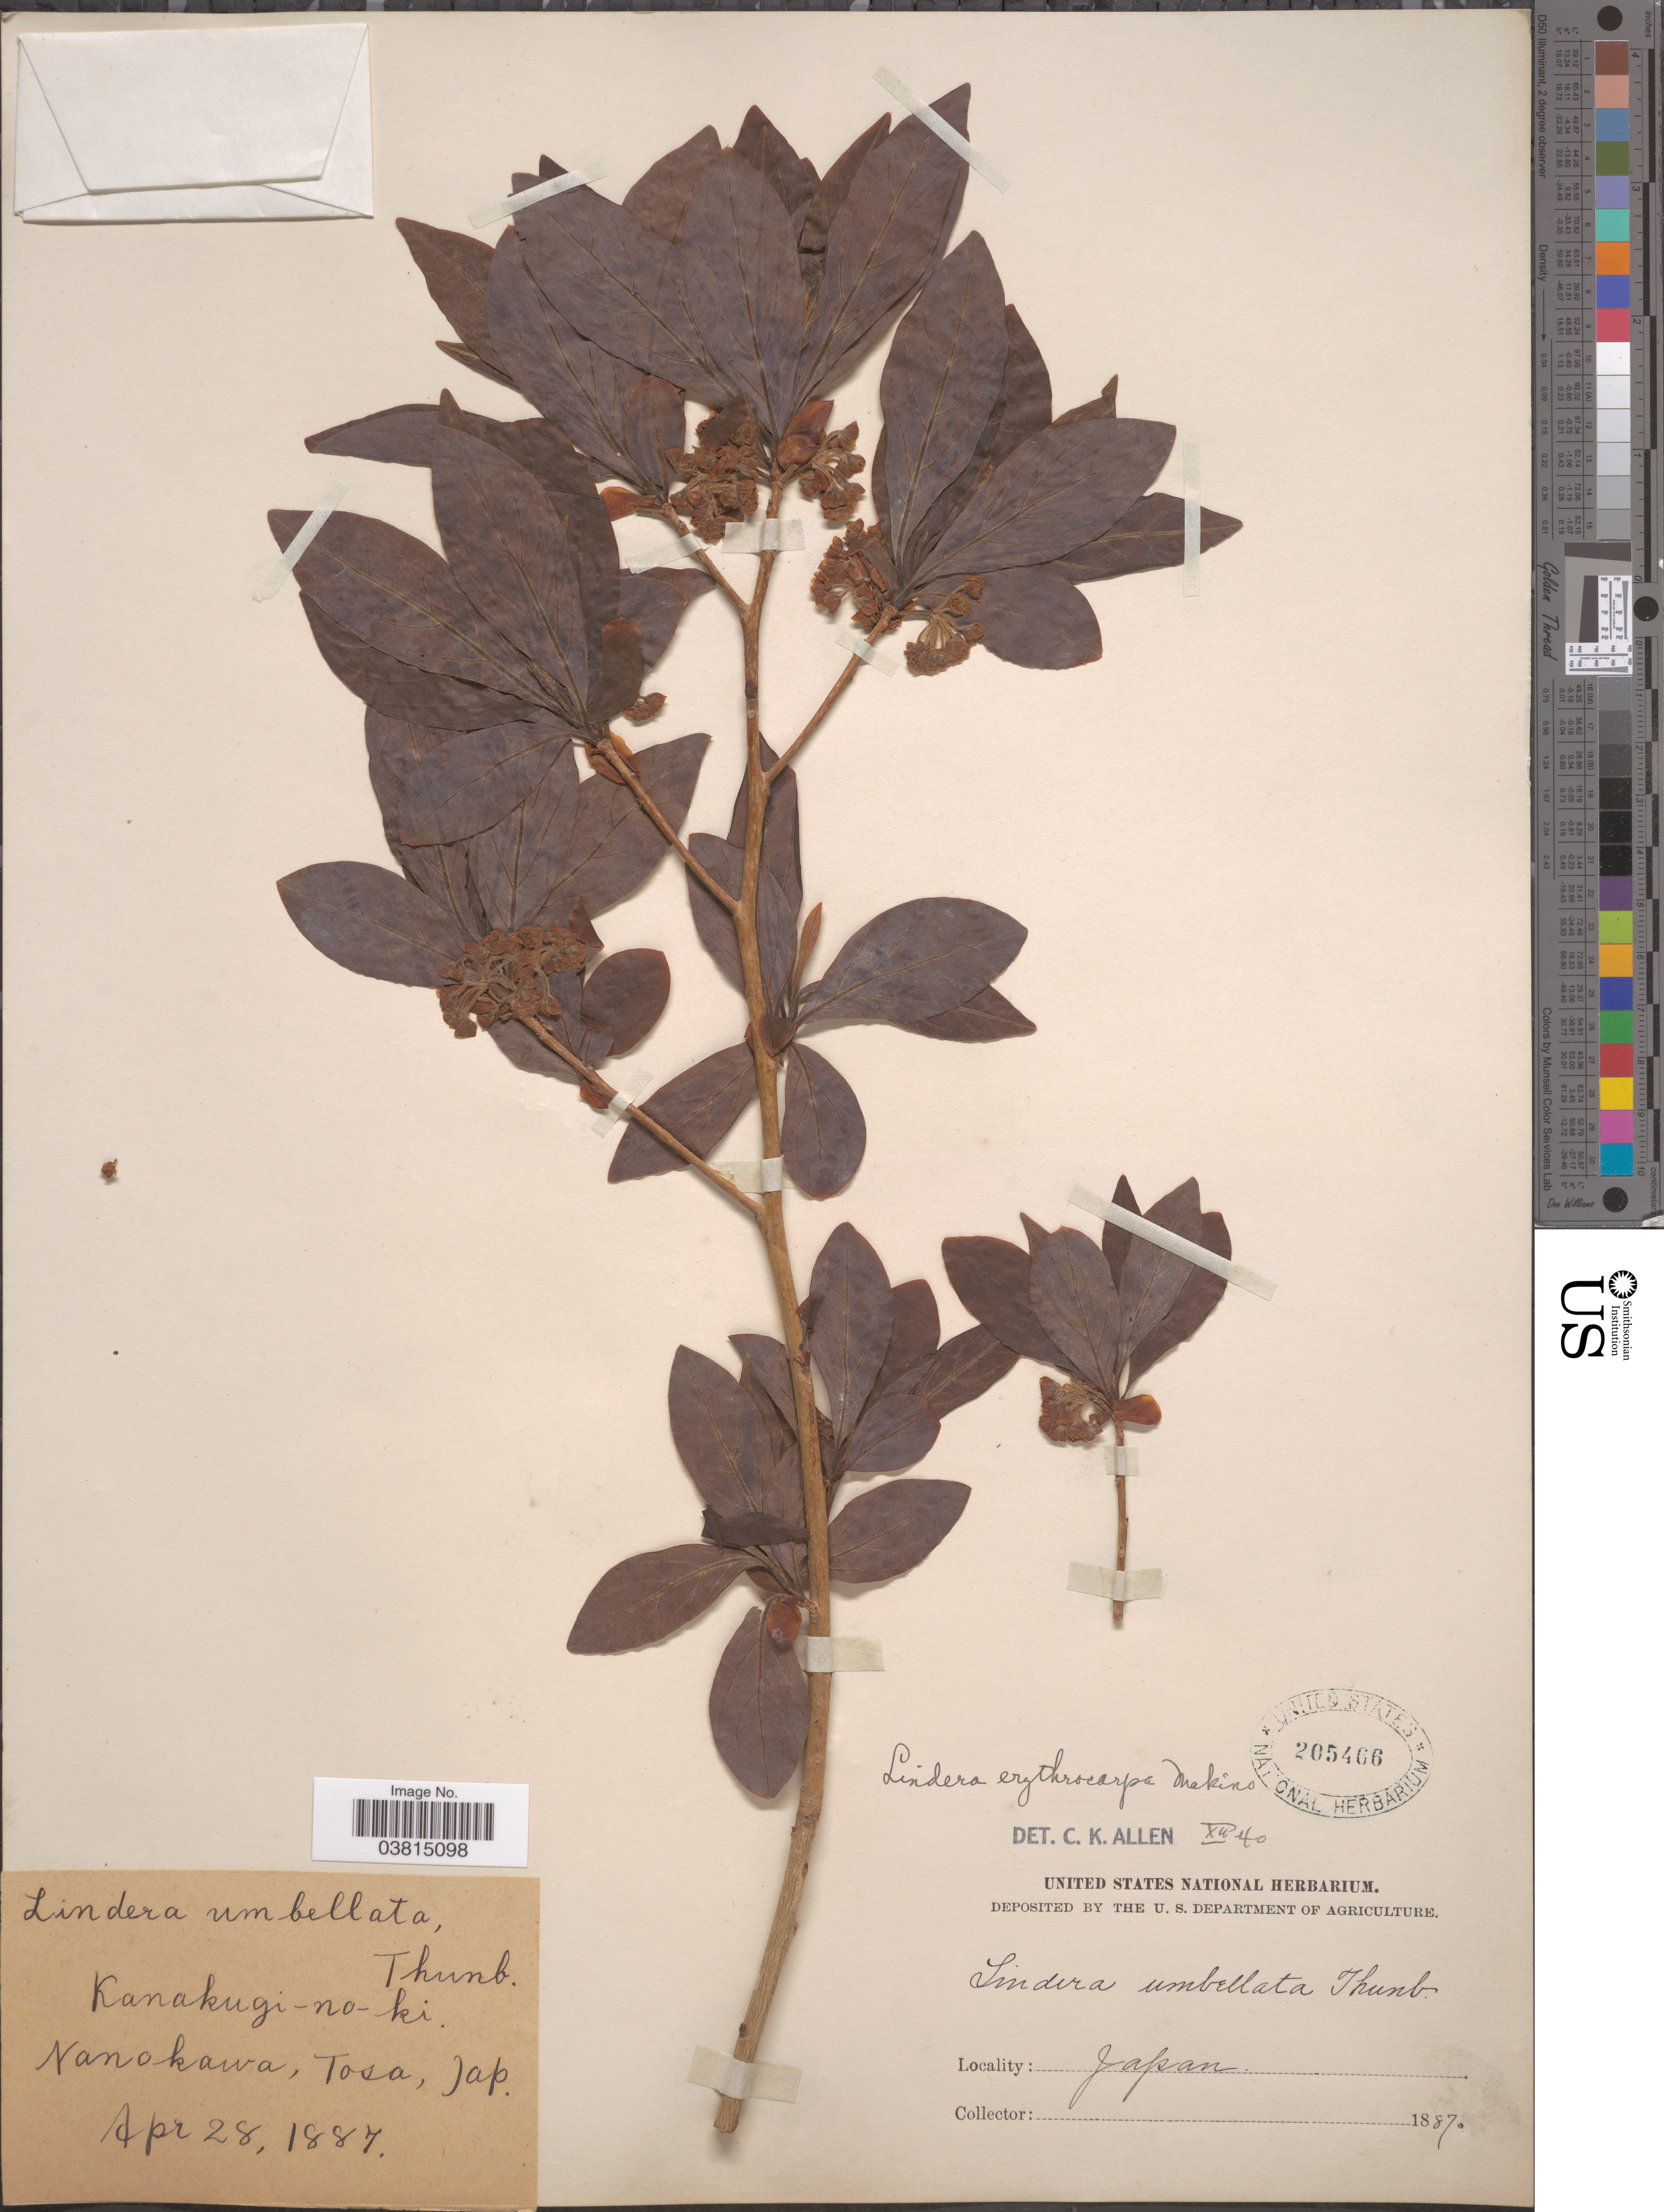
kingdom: Plantae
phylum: Tracheophyta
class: Magnoliopsida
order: Laurales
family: Lauraceae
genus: Lindera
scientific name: Lindera erythrocarpa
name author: Makino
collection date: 1887-04-28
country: Japan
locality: Nanokawa, Tosa, Jap.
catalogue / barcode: US 205466